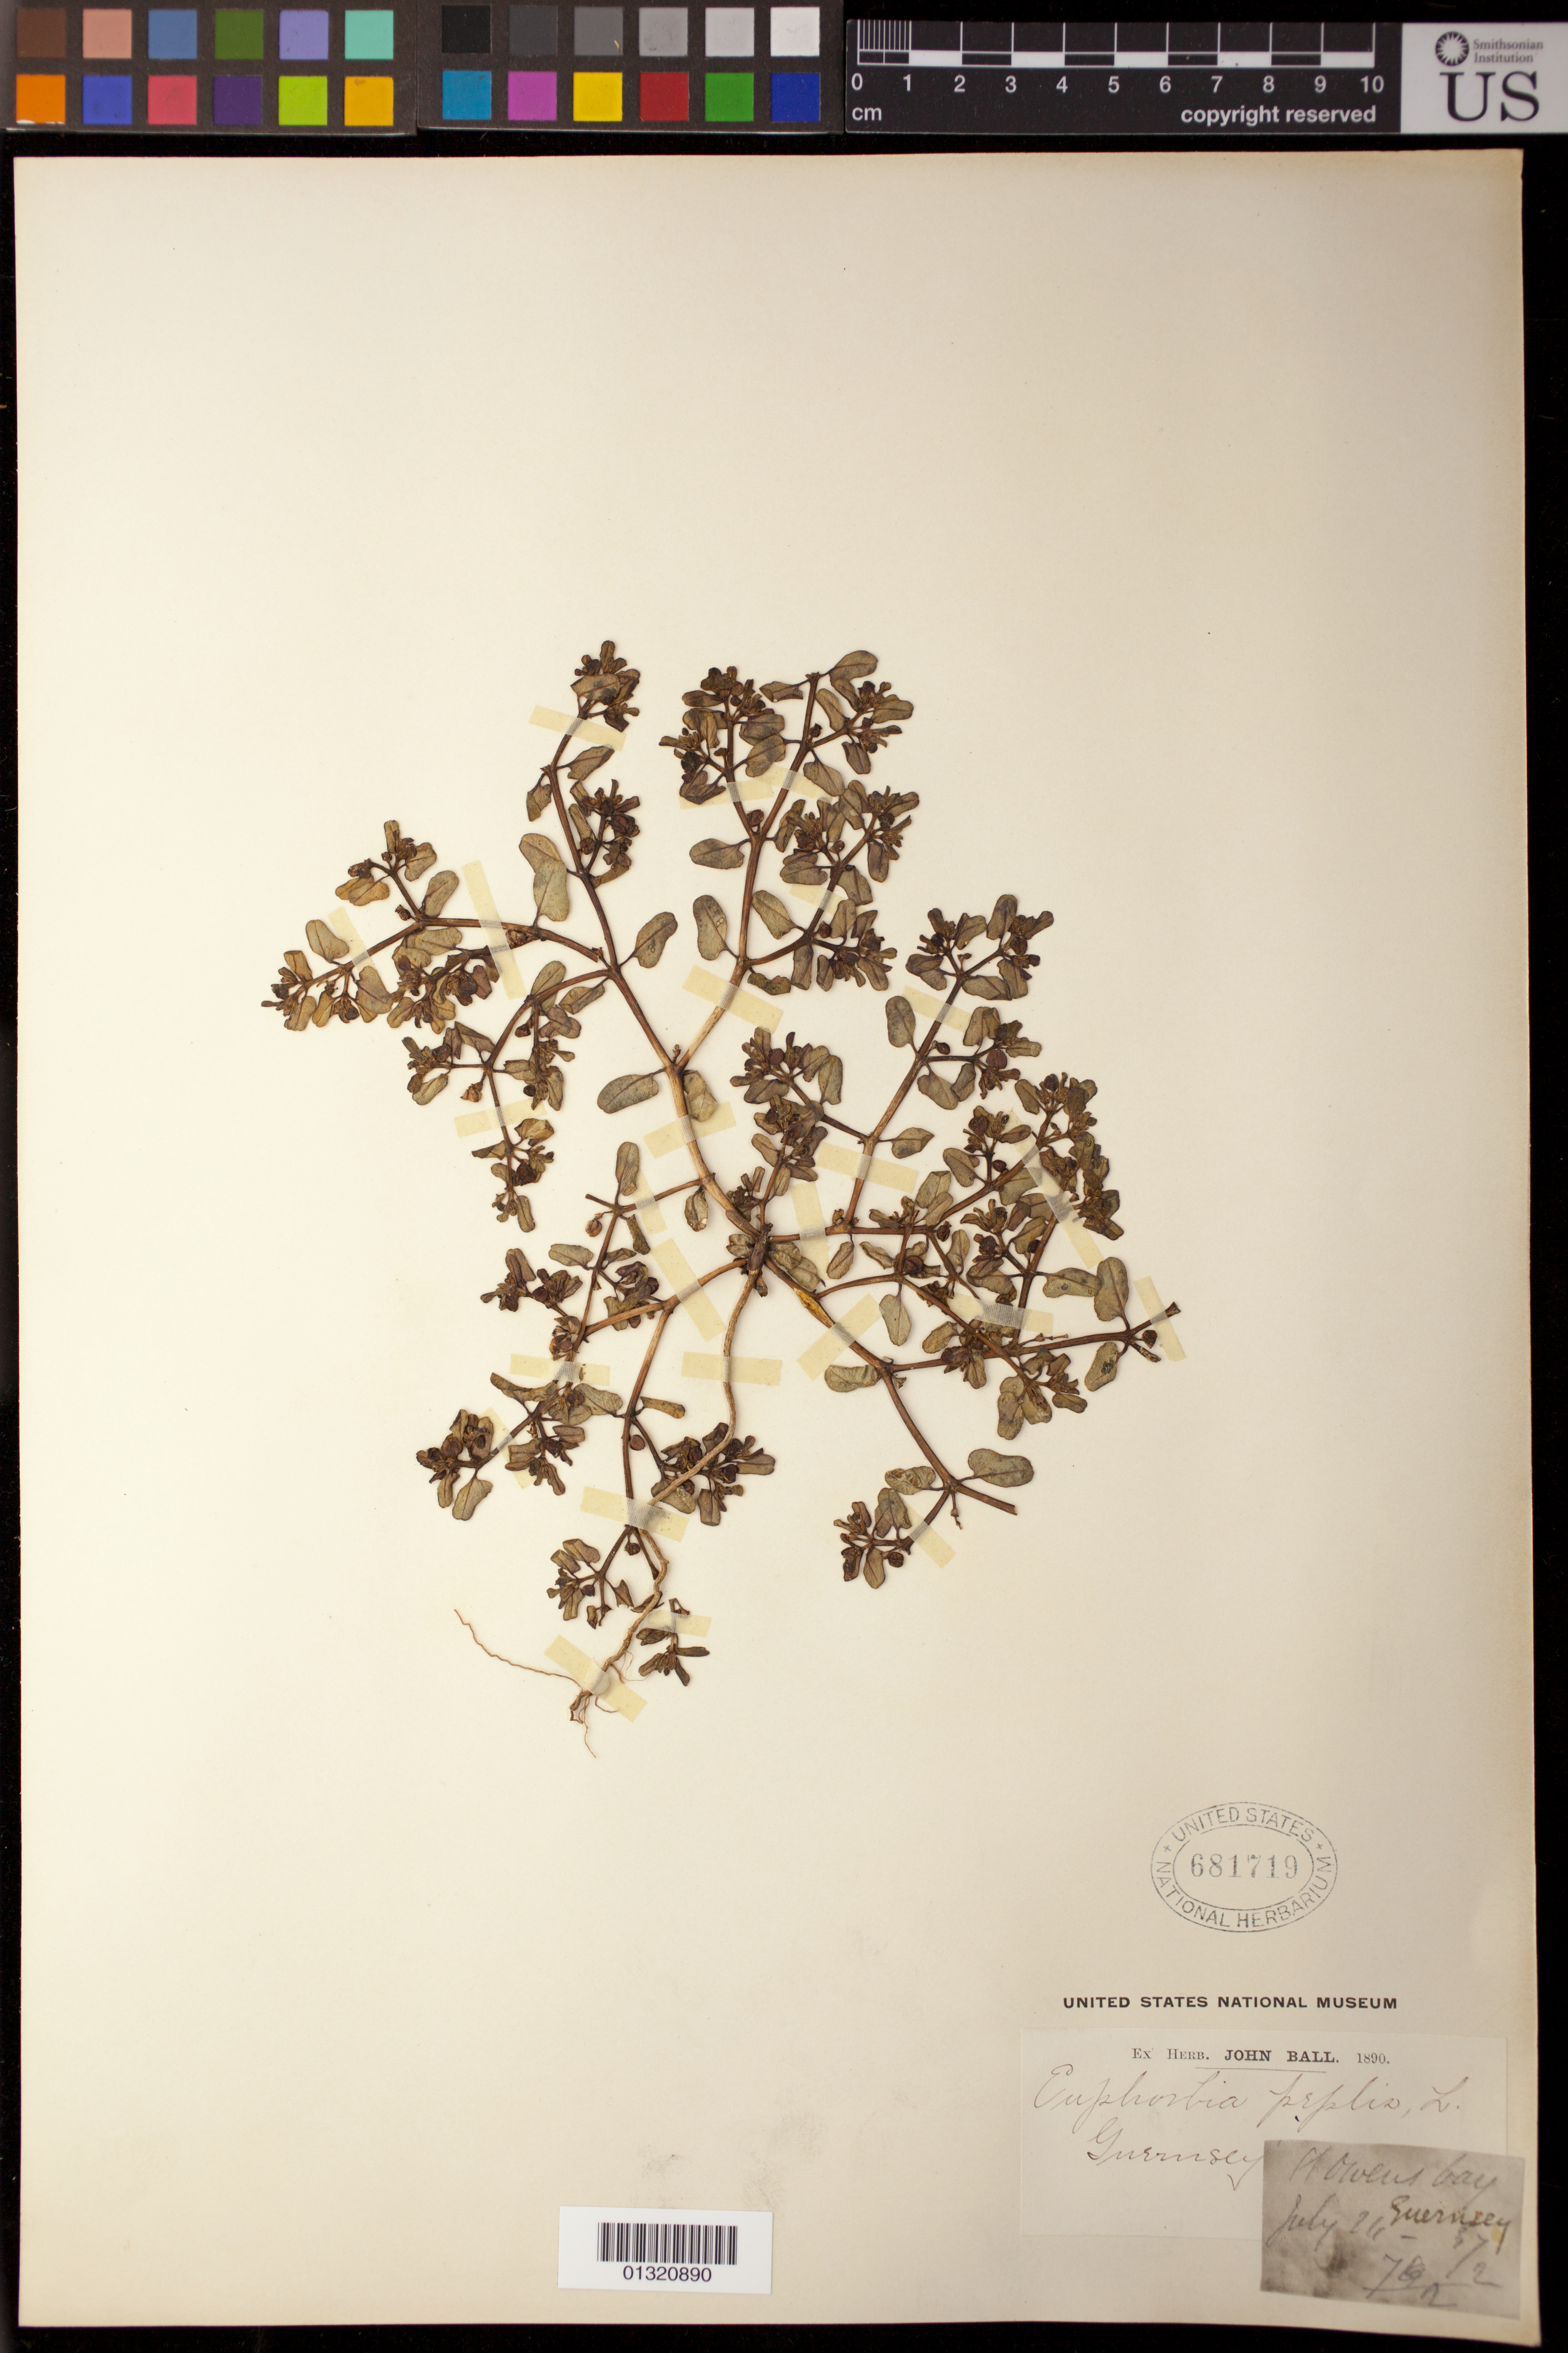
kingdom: Plantae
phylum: Tracheophyta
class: Magnoliopsida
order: Malpighiales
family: Euphorbiaceae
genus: Euphorbia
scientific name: Euphorbia peplus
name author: L.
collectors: J. Ball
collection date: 1890-07-26/1890-07-27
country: United Kingdom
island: Jersey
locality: St. Ouens bay [Jersey]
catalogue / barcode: US 681719